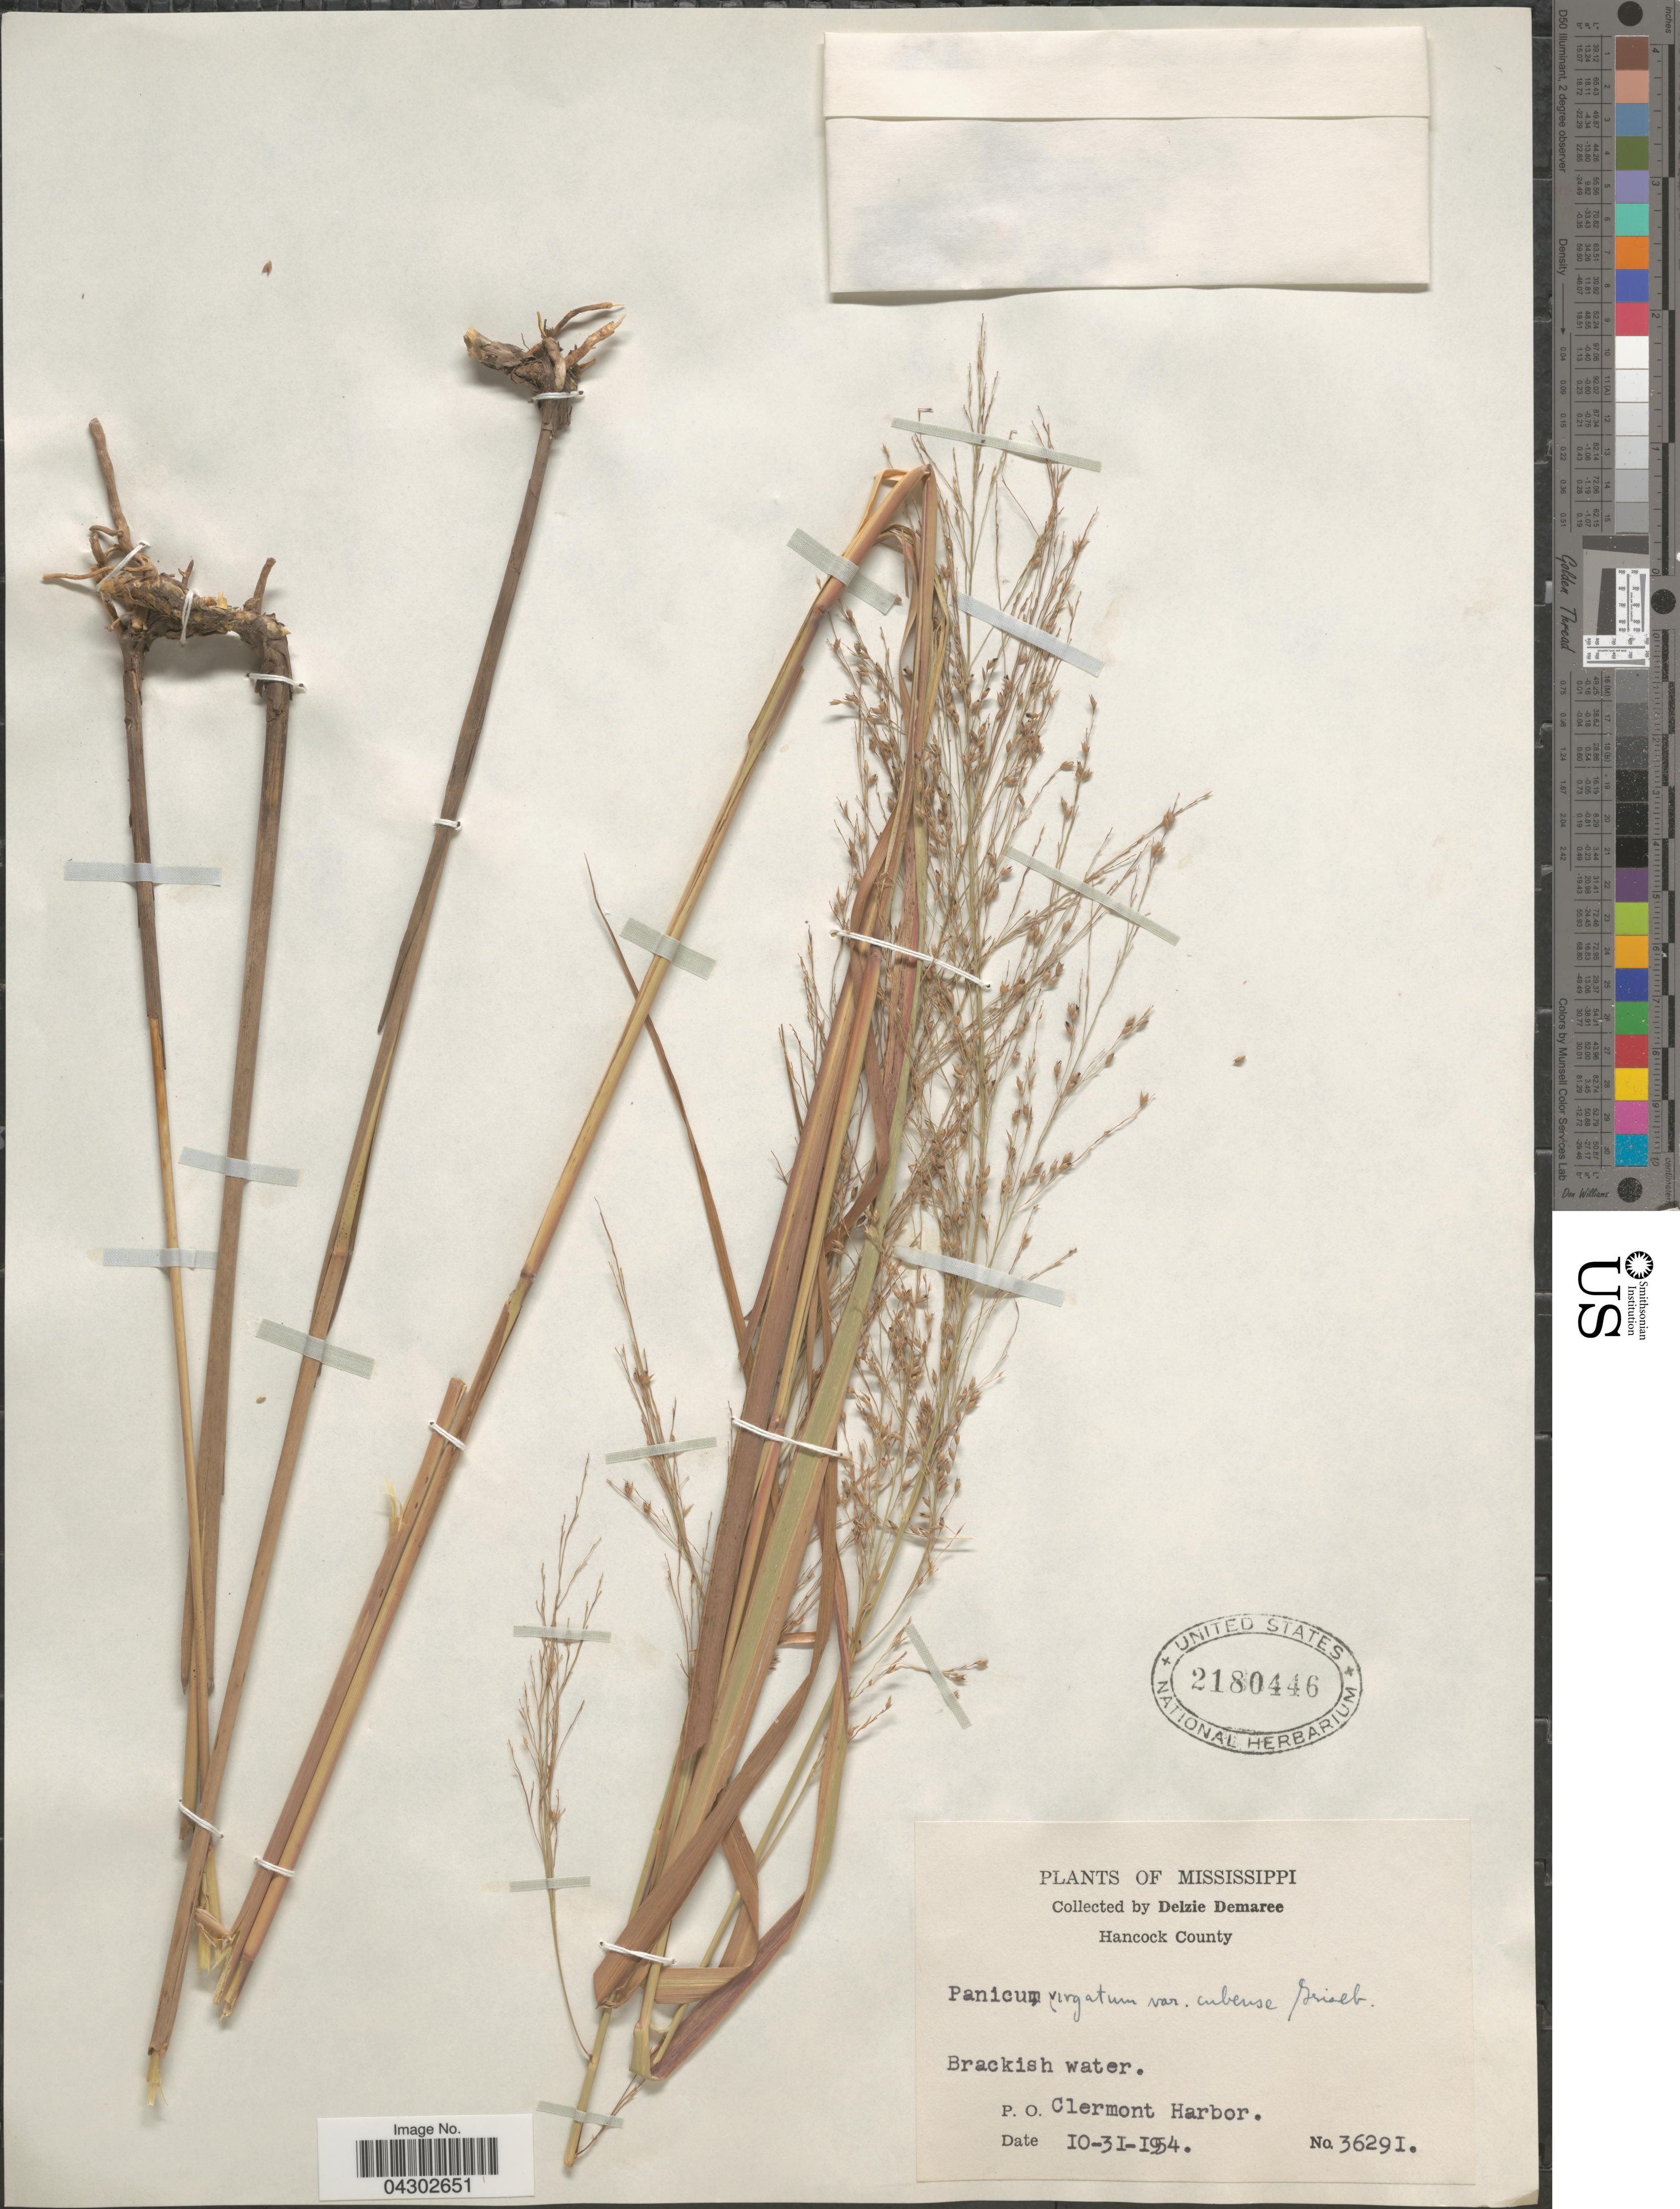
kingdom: Plantae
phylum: Tracheophyta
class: Liliopsida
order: Poales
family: Poaceae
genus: Panicum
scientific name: Panicum virgatum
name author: L.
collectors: D. Demaree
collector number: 36291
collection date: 1954-10-31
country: United States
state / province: Mississippi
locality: Hancock County. Brackish water. P. O. Clermont Harbor.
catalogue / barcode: US 2180446